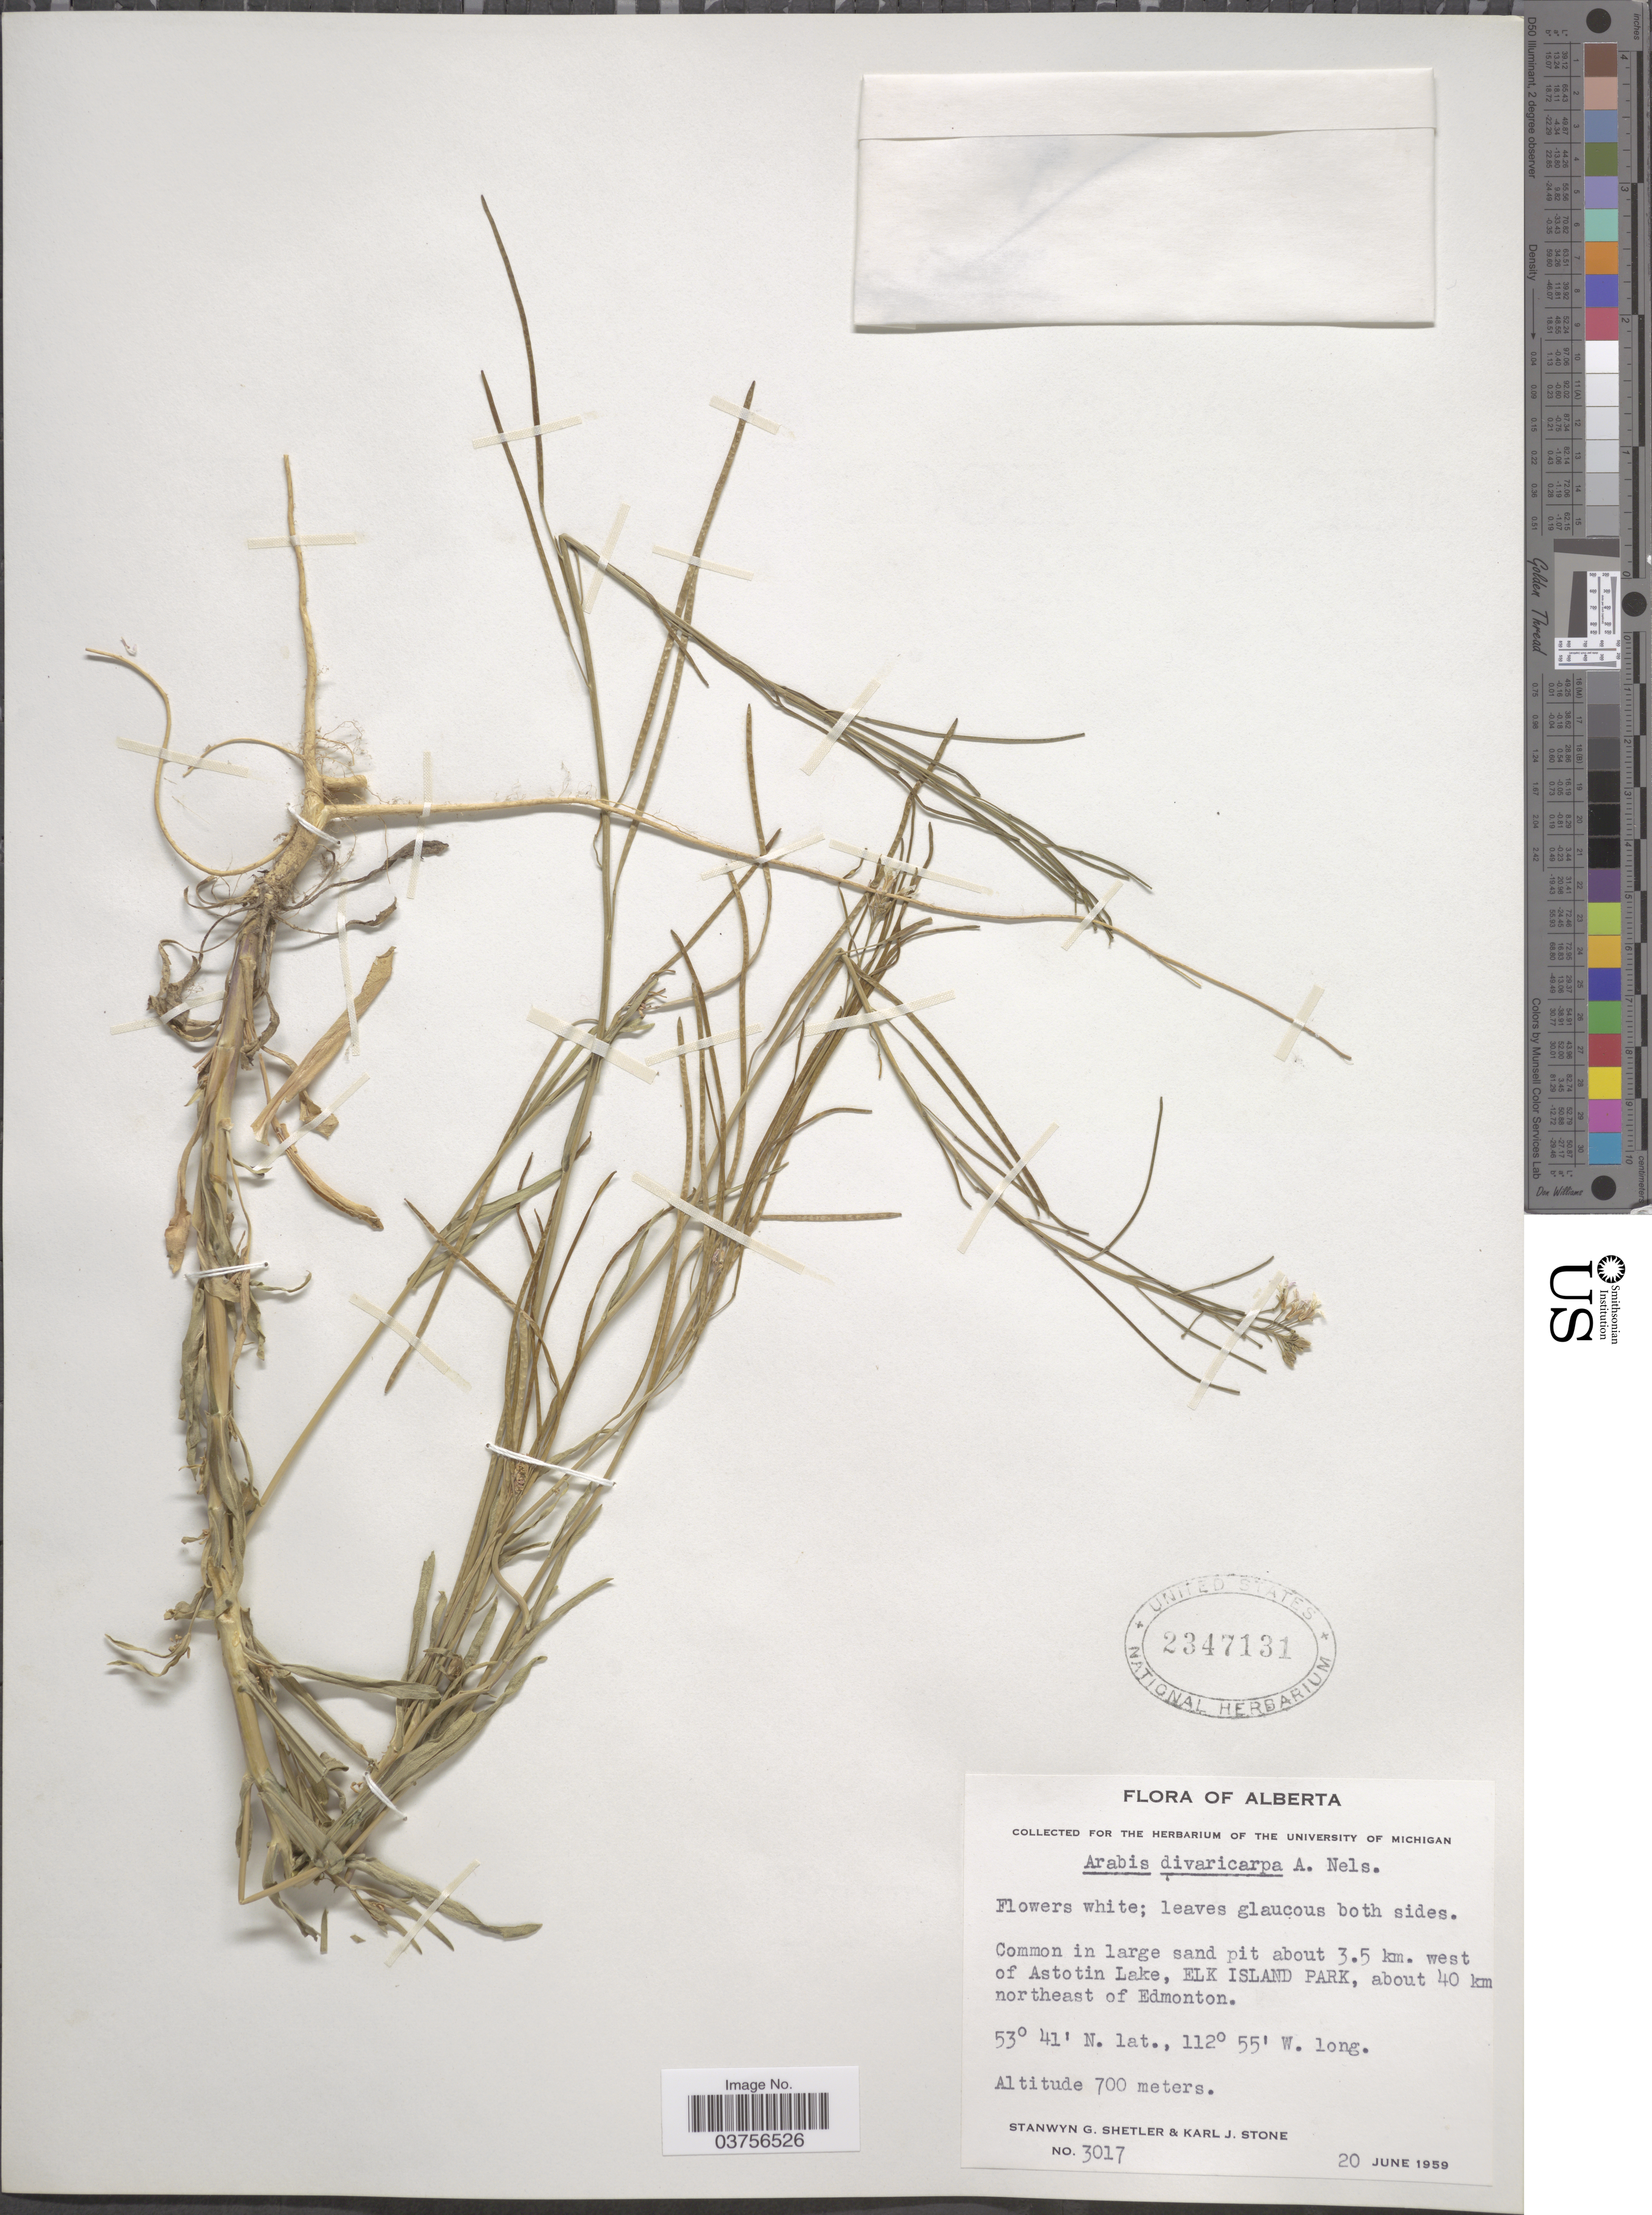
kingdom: Plantae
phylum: Tracheophyta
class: Magnoliopsida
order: Brassicales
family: Brassicaceae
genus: Arabis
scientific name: Arabis divaricarpa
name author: A. Nelson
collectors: S. Shetler & K. J. Stone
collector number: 3017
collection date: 1959-06-20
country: Canada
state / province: Alberta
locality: About 3.5 km. west of Astotin Lake, Elk Island Park, about 40 km northeast of Edmonton.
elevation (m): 700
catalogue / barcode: US 2347131